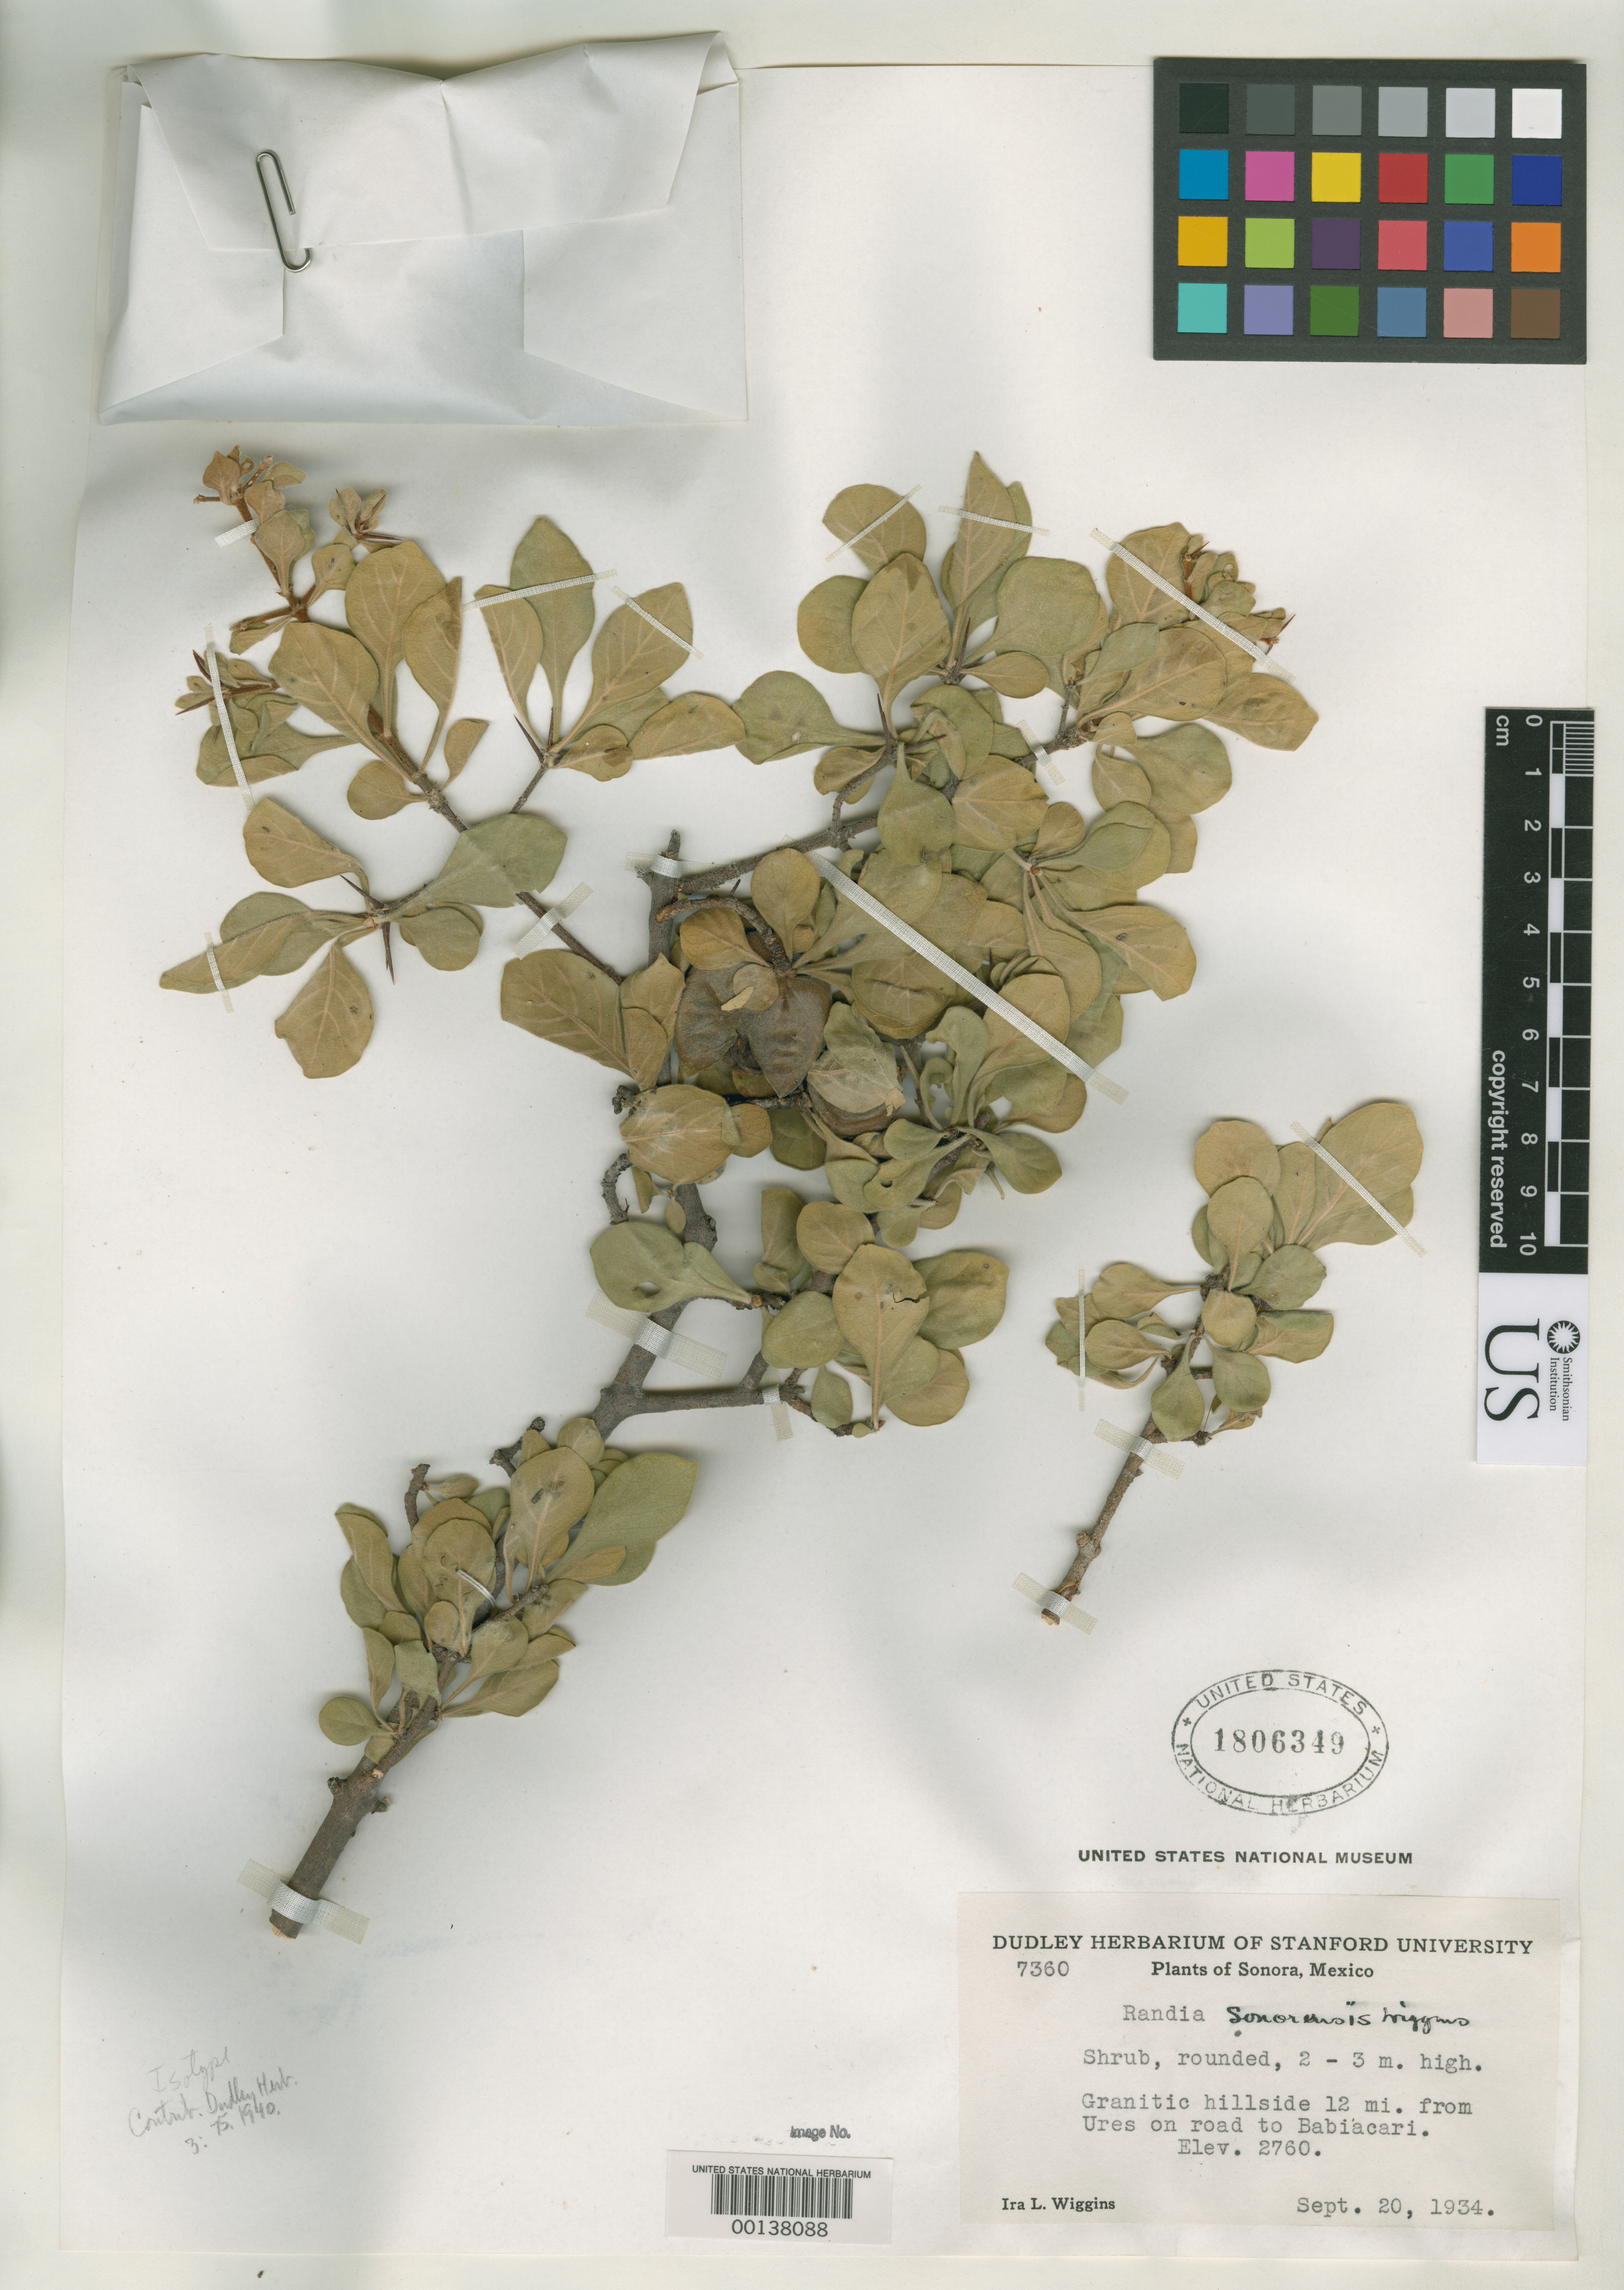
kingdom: Plantae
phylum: Tracheophyta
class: Magnoliopsida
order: Gentianales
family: Rubiaceae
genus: Randia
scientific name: Randia sonorensis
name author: Wiggins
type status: Isotype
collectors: I. L. Wiggins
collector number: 7360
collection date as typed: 20 Sep 1934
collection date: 1934-09-20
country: Mexico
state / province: Sonora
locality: Ures, 12 miles from road to Babiacari.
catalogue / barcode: US 1806349